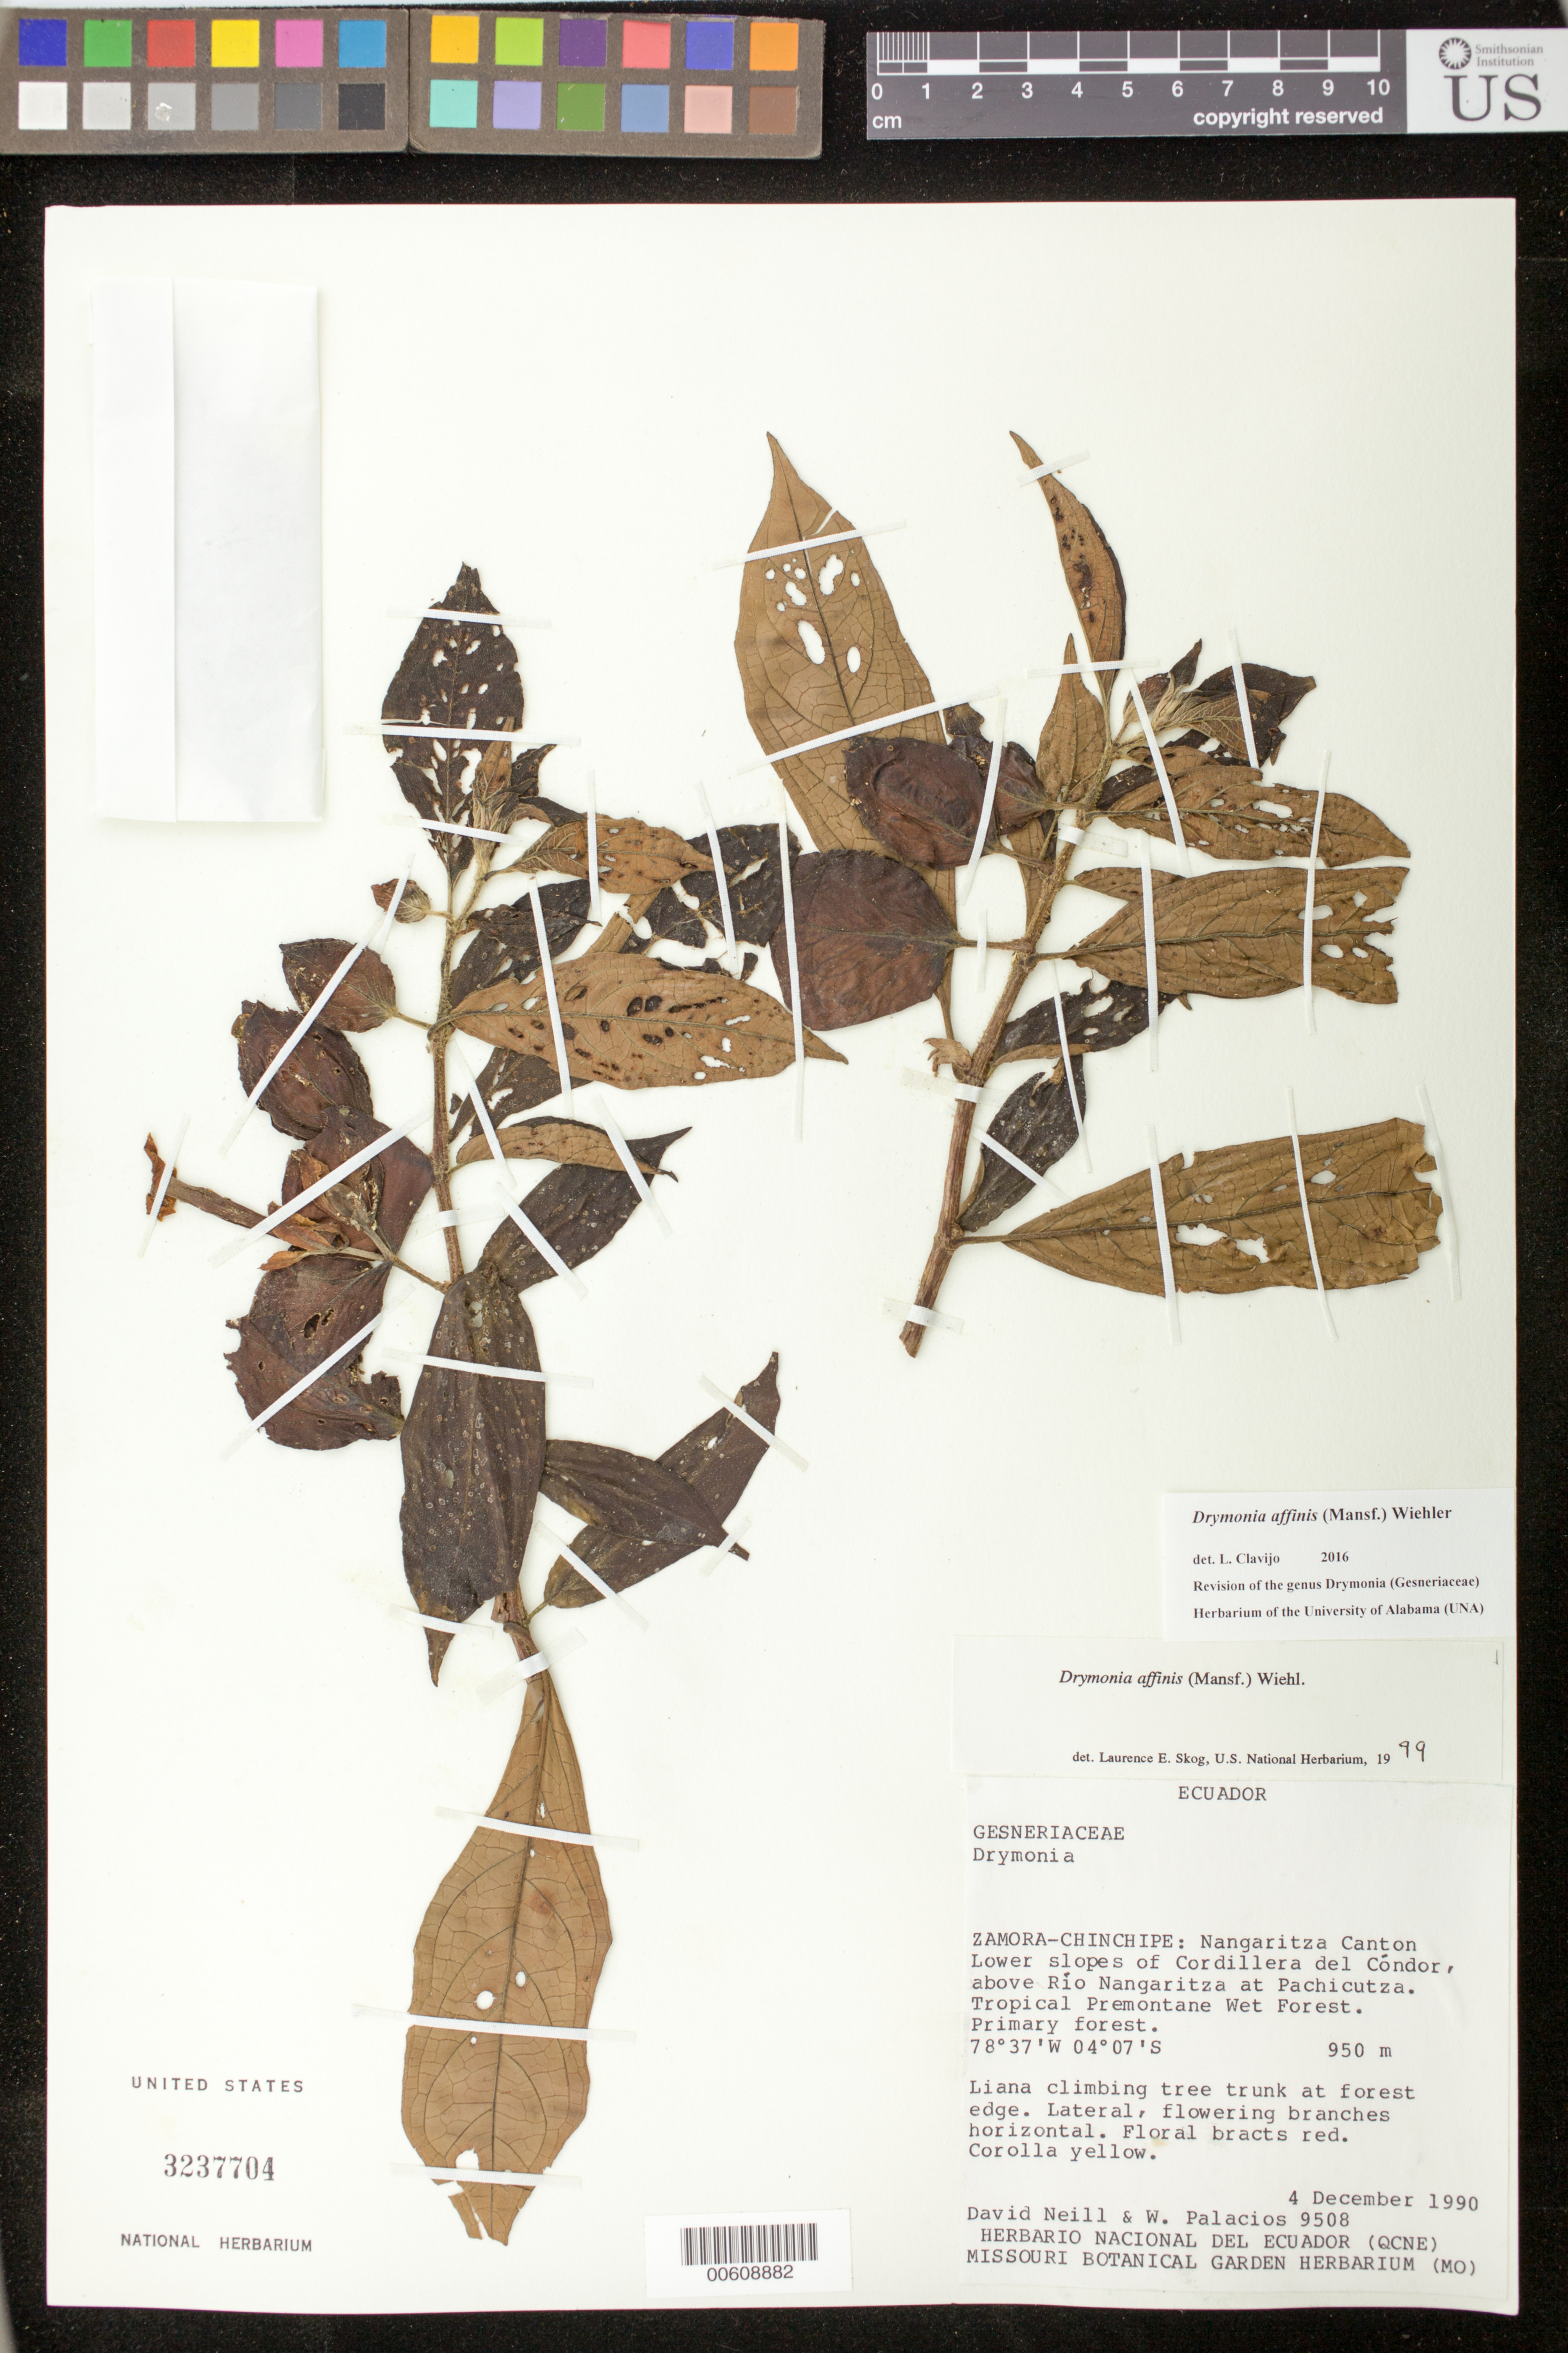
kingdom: Plantae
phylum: Tracheophyta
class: Magnoliopsida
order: Lamiales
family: Gesneriaceae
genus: Drymonia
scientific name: Drymonia affinis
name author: (Mansf.) Wiehler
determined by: Skog, Laurence E.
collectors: D. A. Neill & W. Palacios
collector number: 9508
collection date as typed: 04 Dec 1990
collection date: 1990-12-04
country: Ecuador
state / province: Zamora-Chinchipe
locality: Nangaritza Canton, lower slopes of Cordillera del Cóndor, above Río Nangaritza at Pachicutza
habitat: Tropical premontane wet forest; primary forest; at forest edge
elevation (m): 950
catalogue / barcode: US 3237704